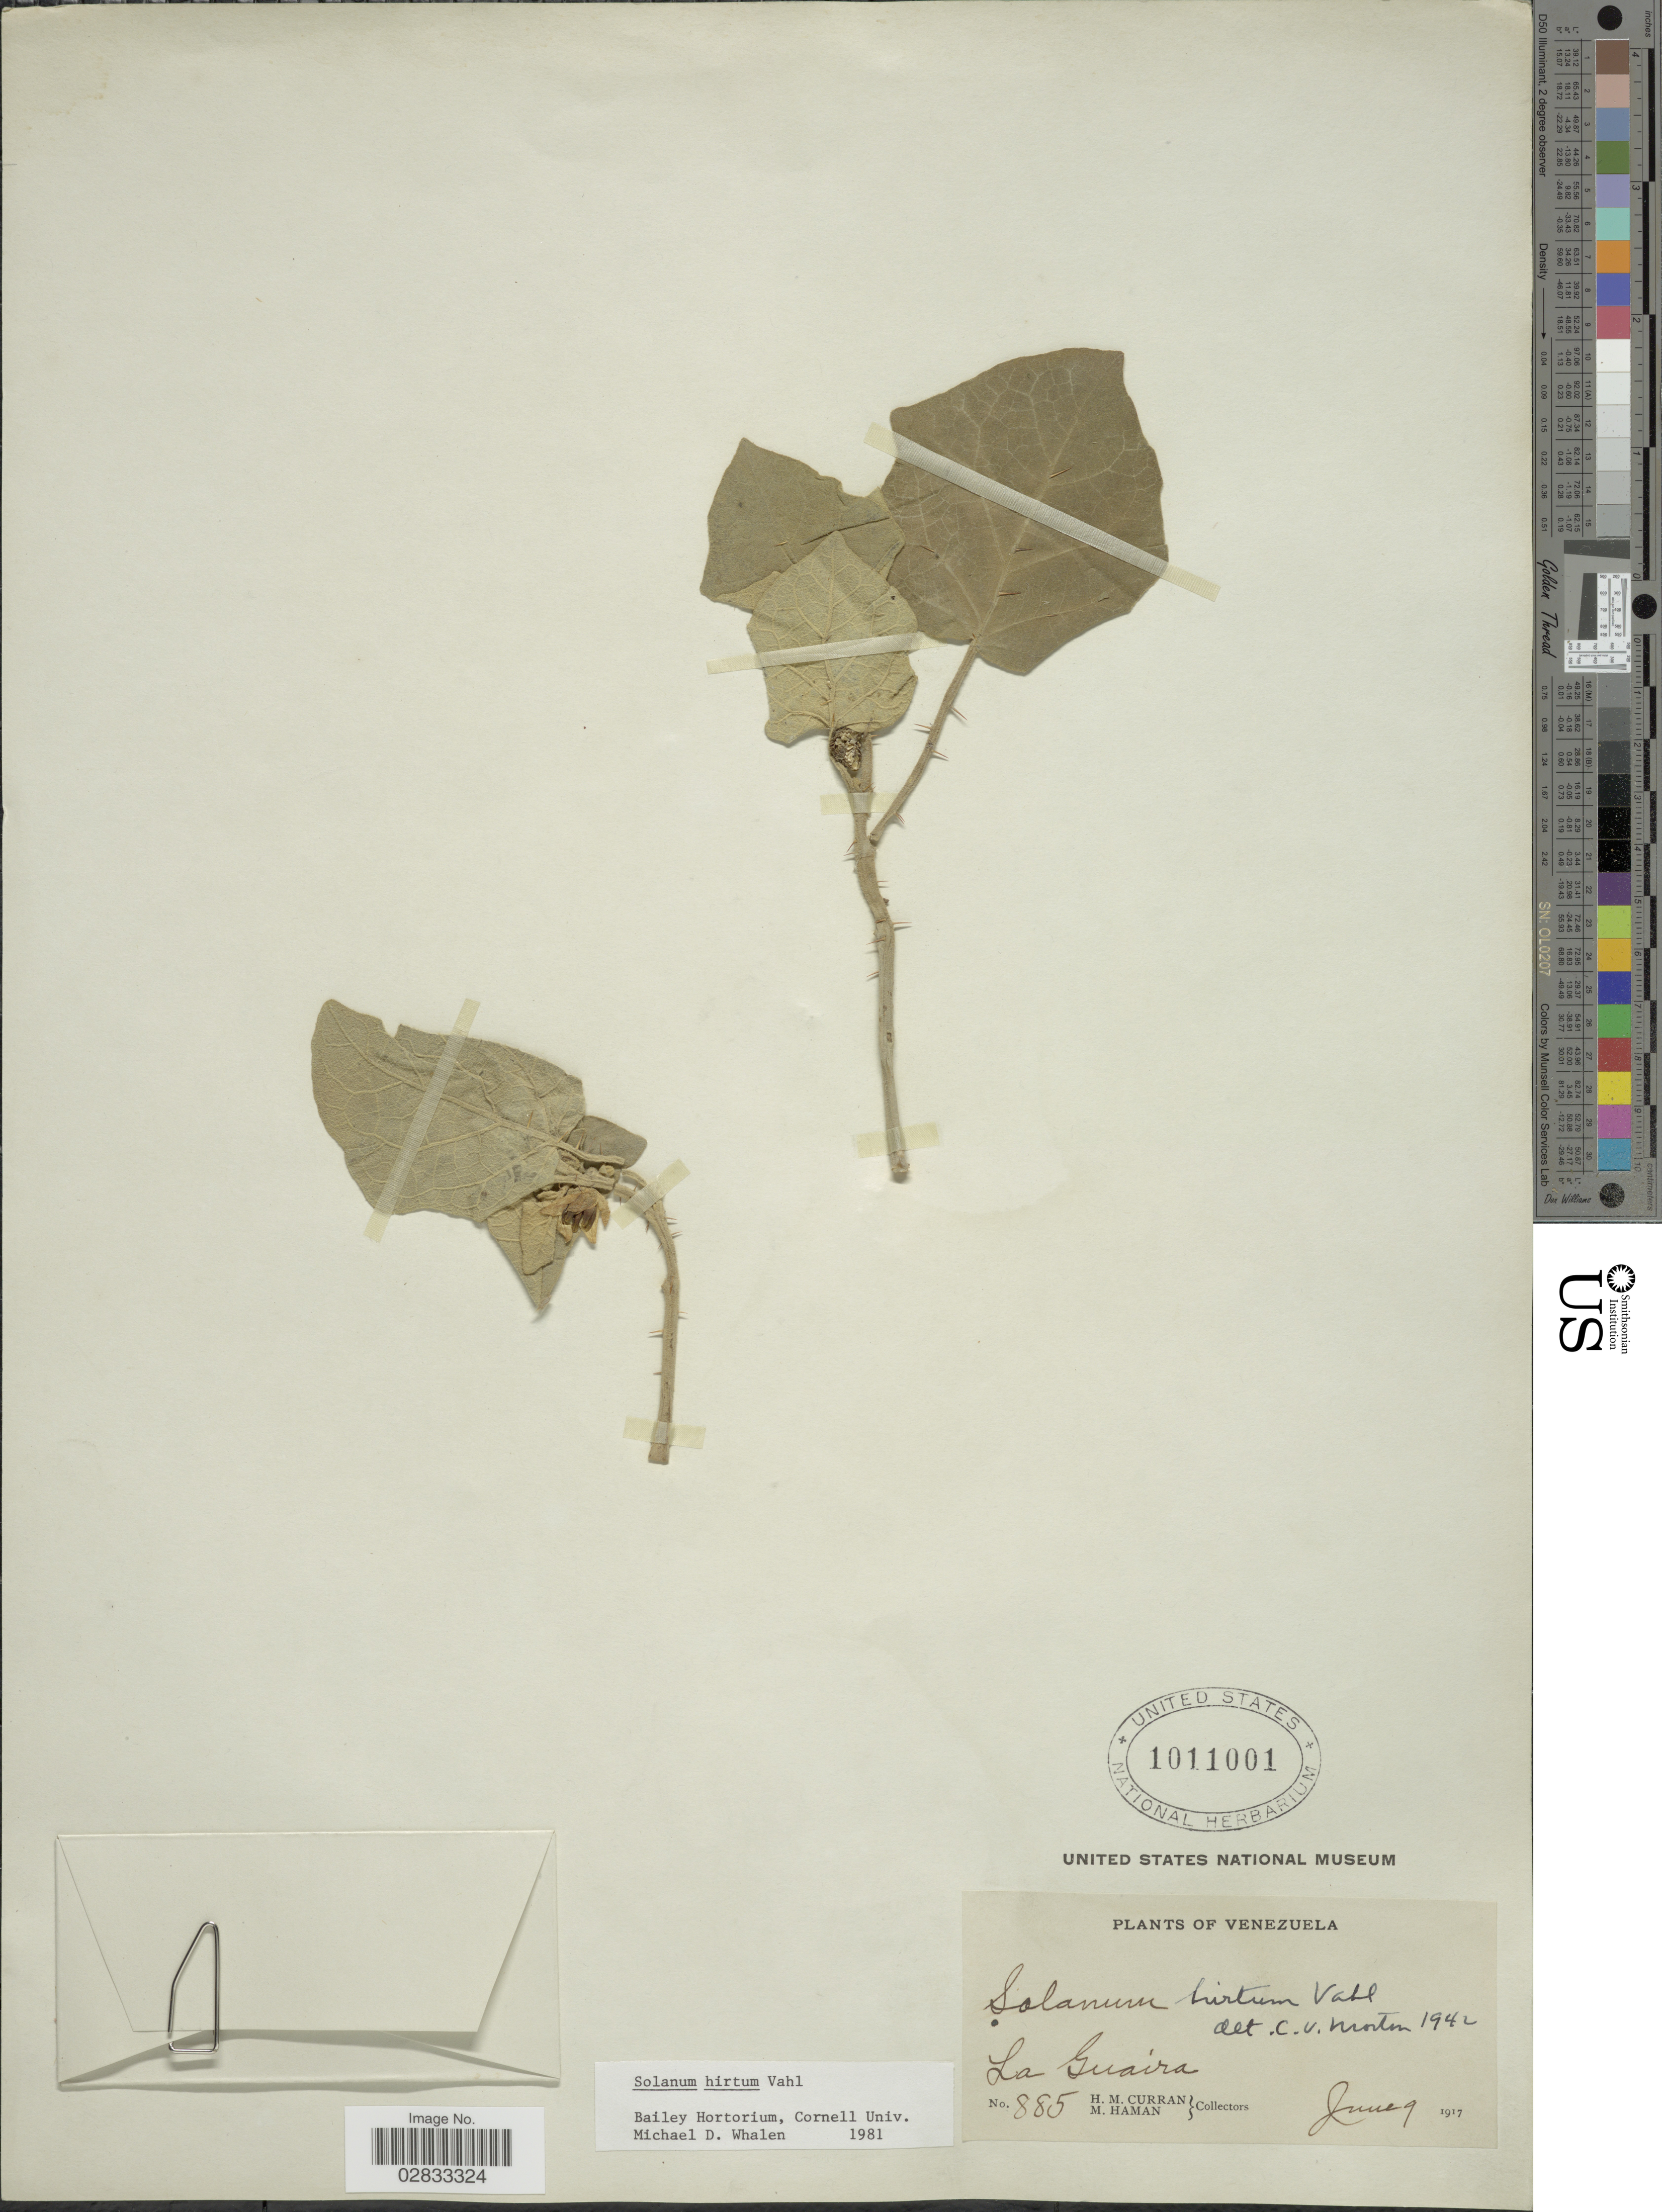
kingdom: Plantae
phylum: Tracheophyta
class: Magnoliopsida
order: Solanales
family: Solanaceae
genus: Solanum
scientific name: Solanum hirtum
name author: Vahl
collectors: H. M. Curran & M. Haman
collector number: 885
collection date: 1917-06-09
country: Venezuela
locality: La Guaira.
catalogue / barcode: US 1011001